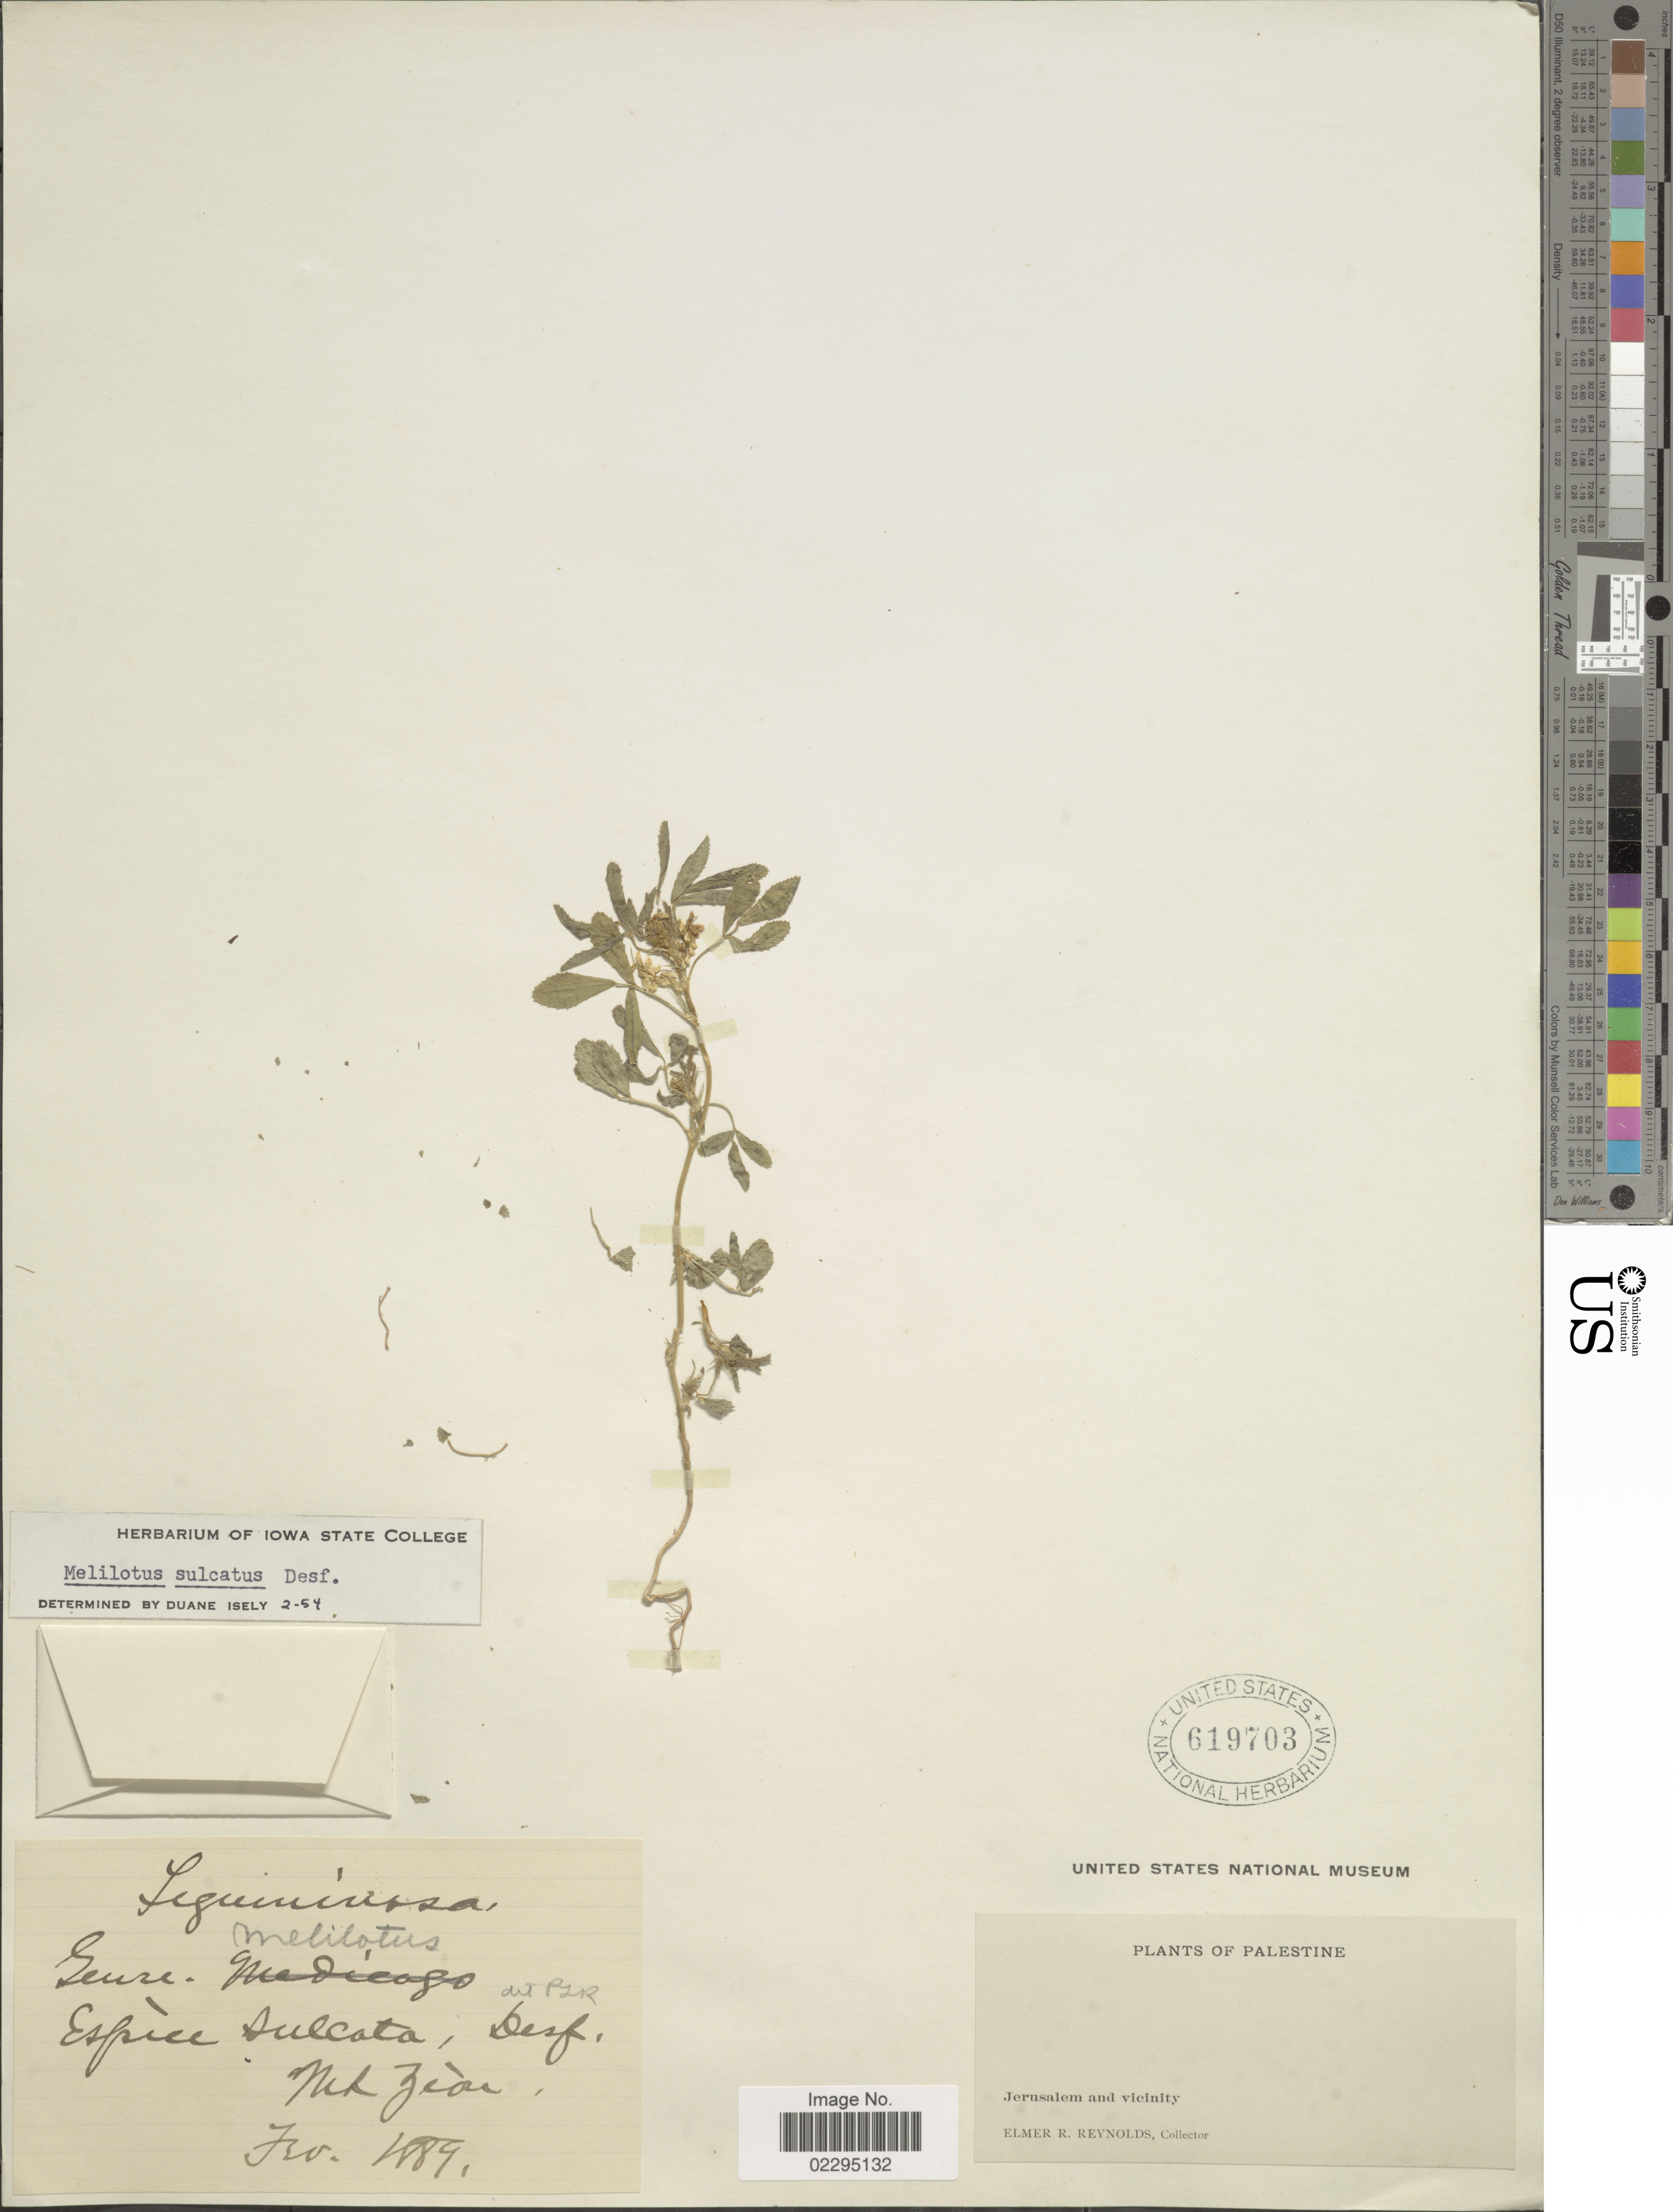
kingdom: Plantae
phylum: Tracheophyta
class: Magnoliopsida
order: Fabales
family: Fabaceae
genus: Melilotus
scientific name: Melilotus sulcatus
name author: Desf.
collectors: E. Reynolds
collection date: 1889-02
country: Israel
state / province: Jerusalem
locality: Palestine, Jerusalem and vicinity. Espee Sulcata [interpreted], Desf. Mt. Jeau [interpreted].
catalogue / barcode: US 619703